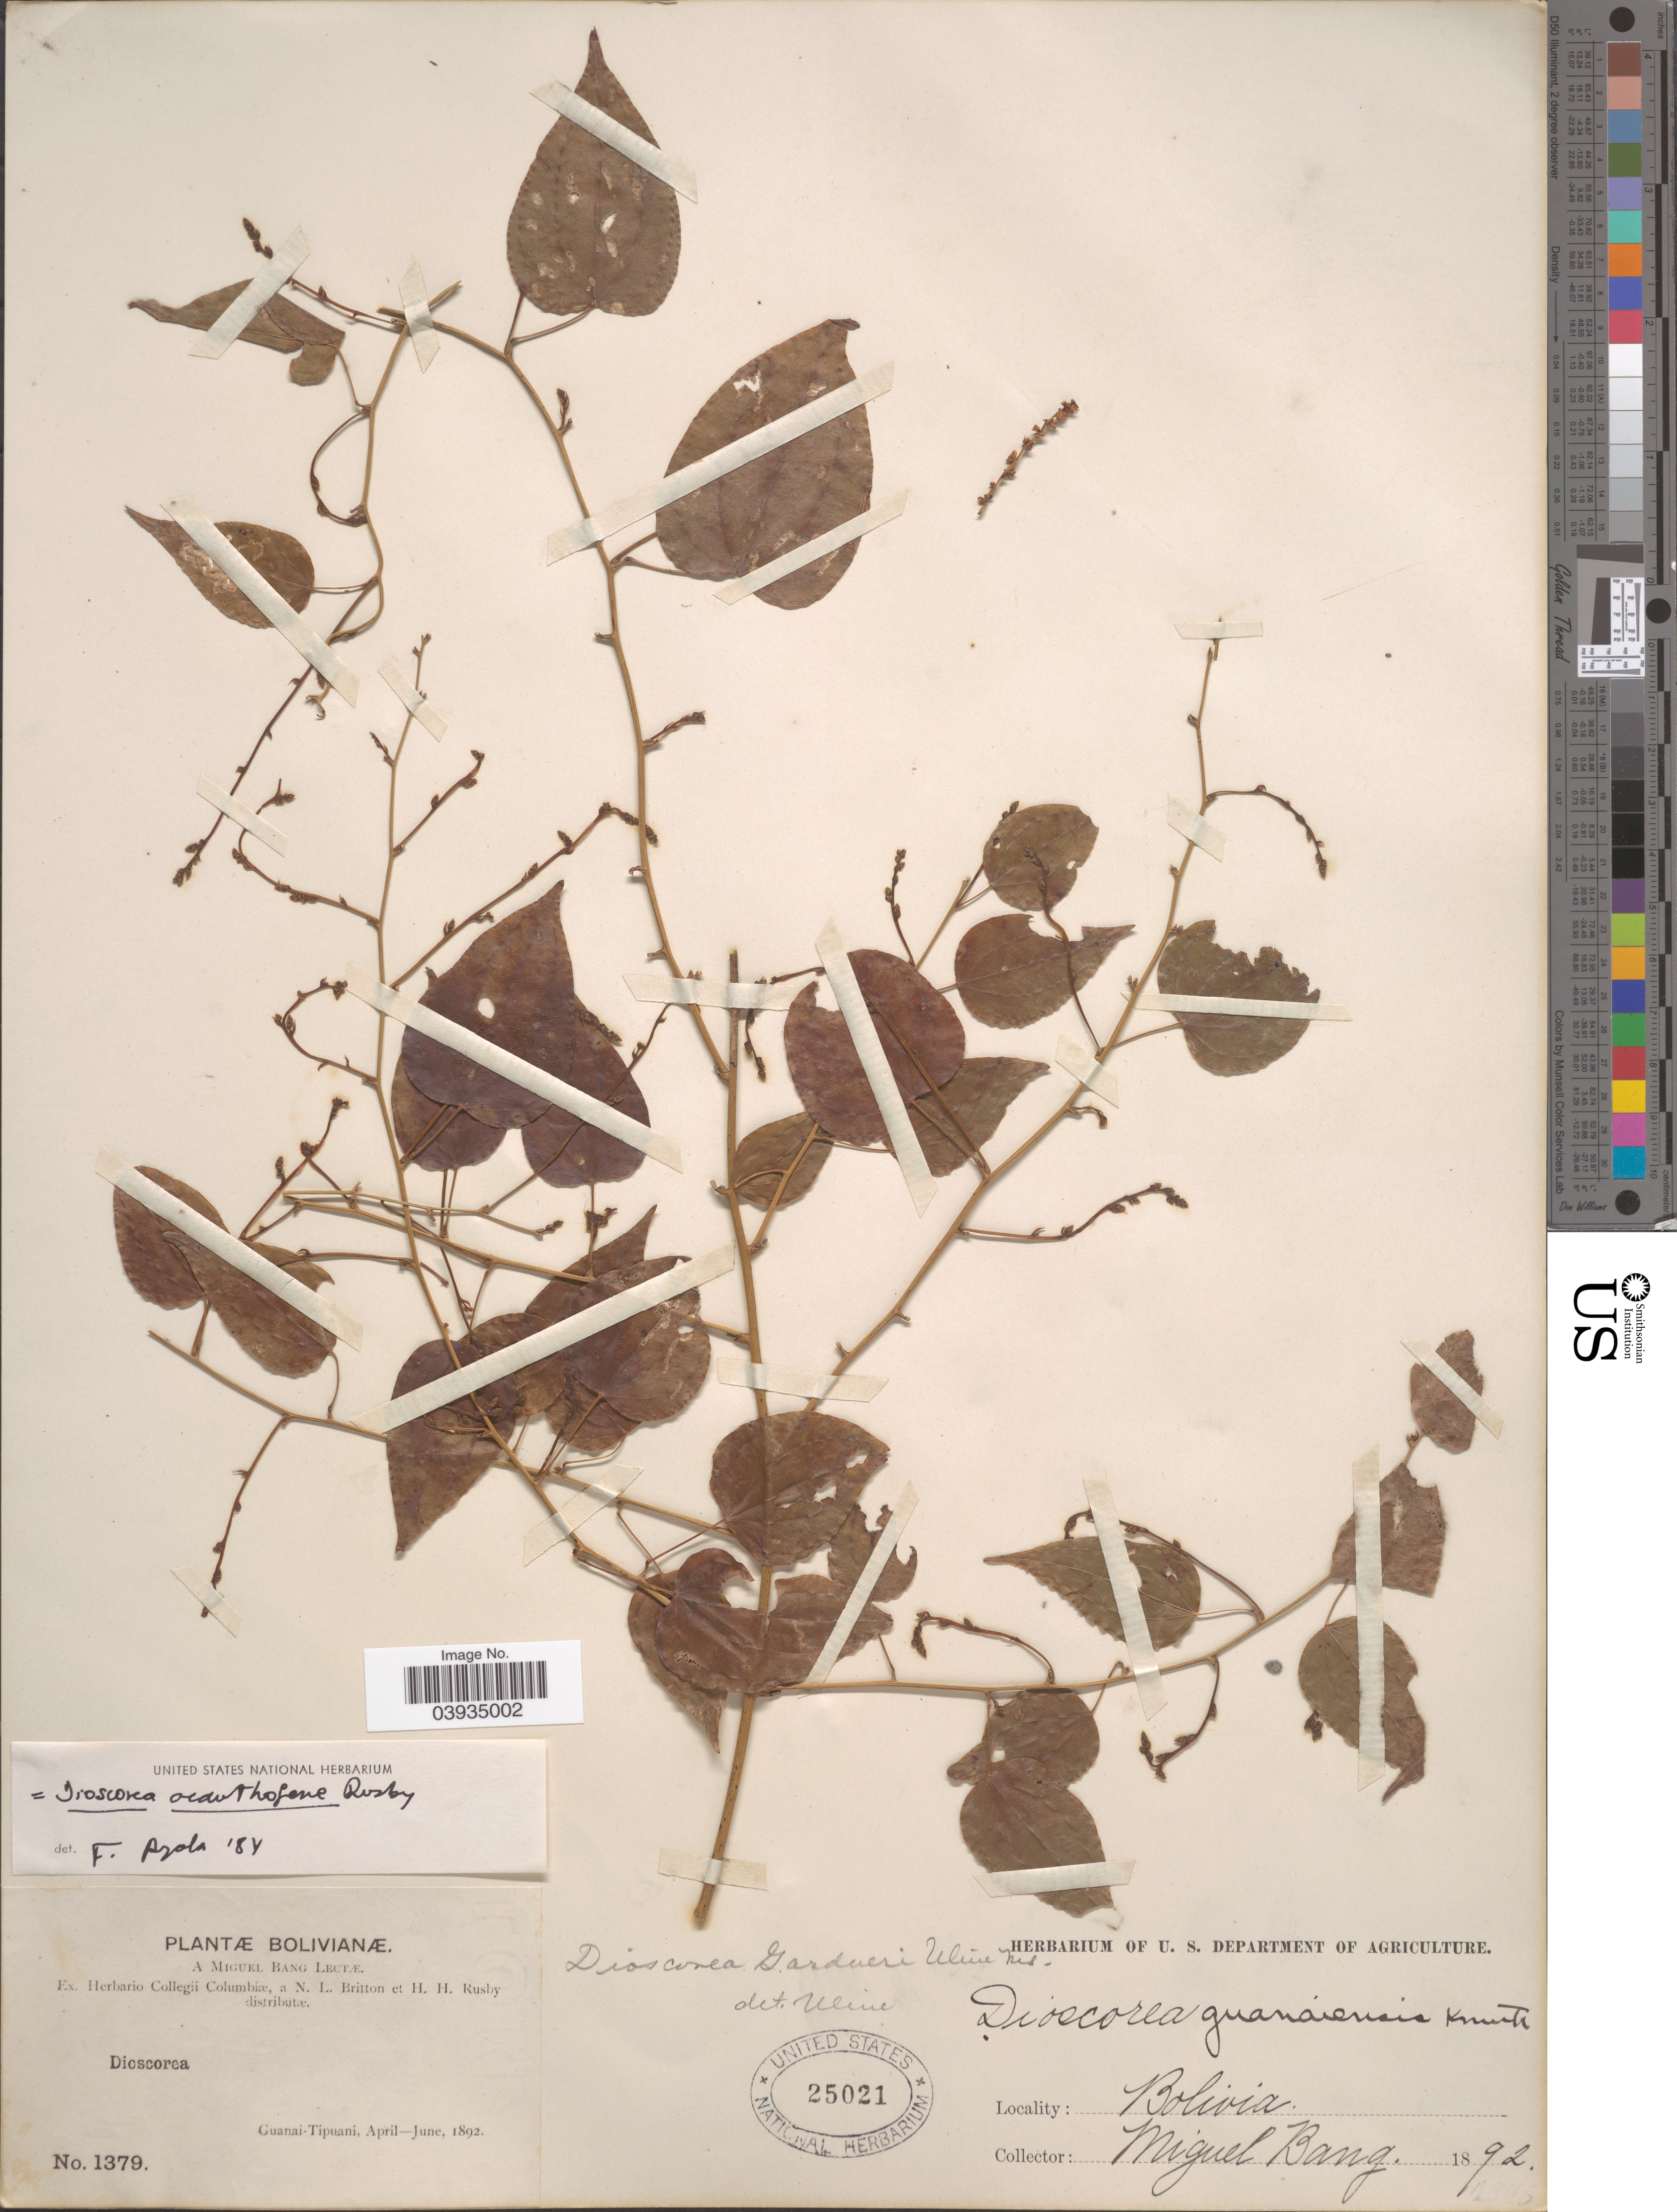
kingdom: Plantae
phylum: Tracheophyta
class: Liliopsida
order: Dioscoreales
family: Dioscoreaceae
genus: Dioscorea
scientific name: Dioscorea acanthogene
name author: Rusby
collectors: M. Bang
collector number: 1379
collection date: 1892-04/1892-06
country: Bolivia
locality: Guanai-Tipuani.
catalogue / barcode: US 25021